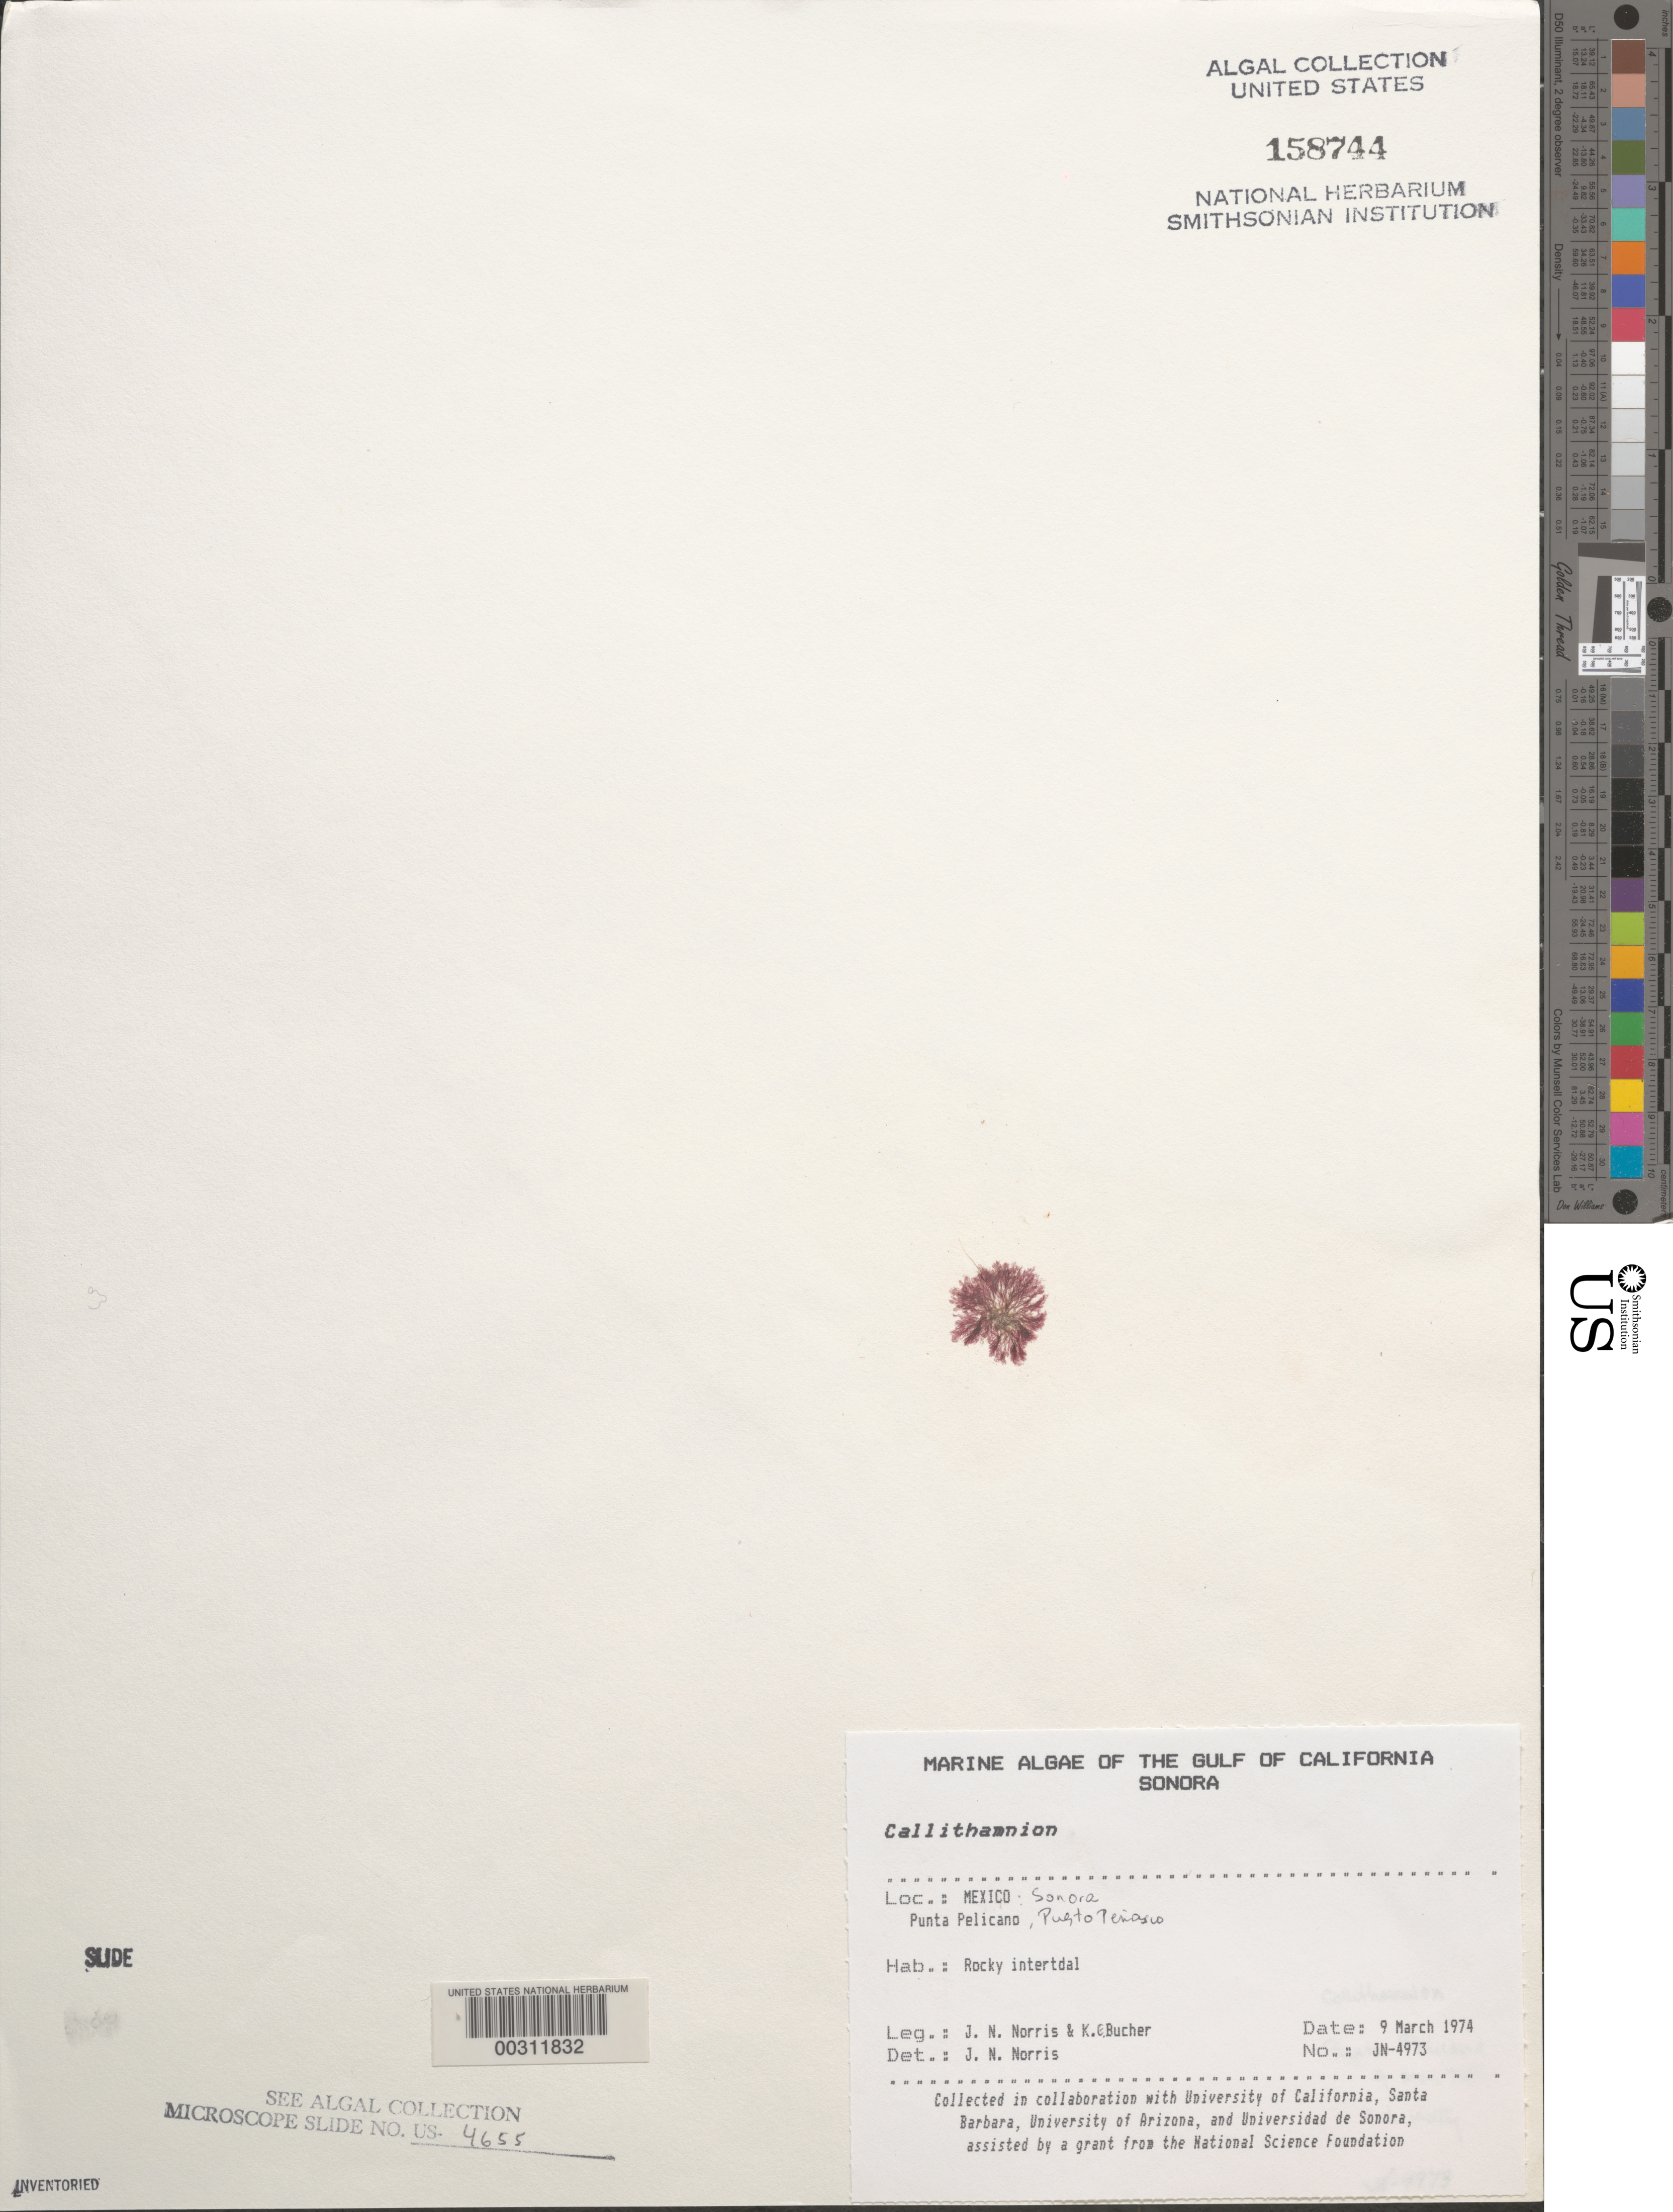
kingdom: Plantae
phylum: Rhodophyta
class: Florideophyceae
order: Ceramiales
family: Callithamniaceae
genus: Callithamnion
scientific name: Callithamnion sp.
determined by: Norris, James N.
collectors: J. N. Norris & K. E. Bucher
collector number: JN-4973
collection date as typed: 09 Mar 1974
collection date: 1974-03-09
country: Mexico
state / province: Sonora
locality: Punta Pelicano, Puerto Penasco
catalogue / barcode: US 158744